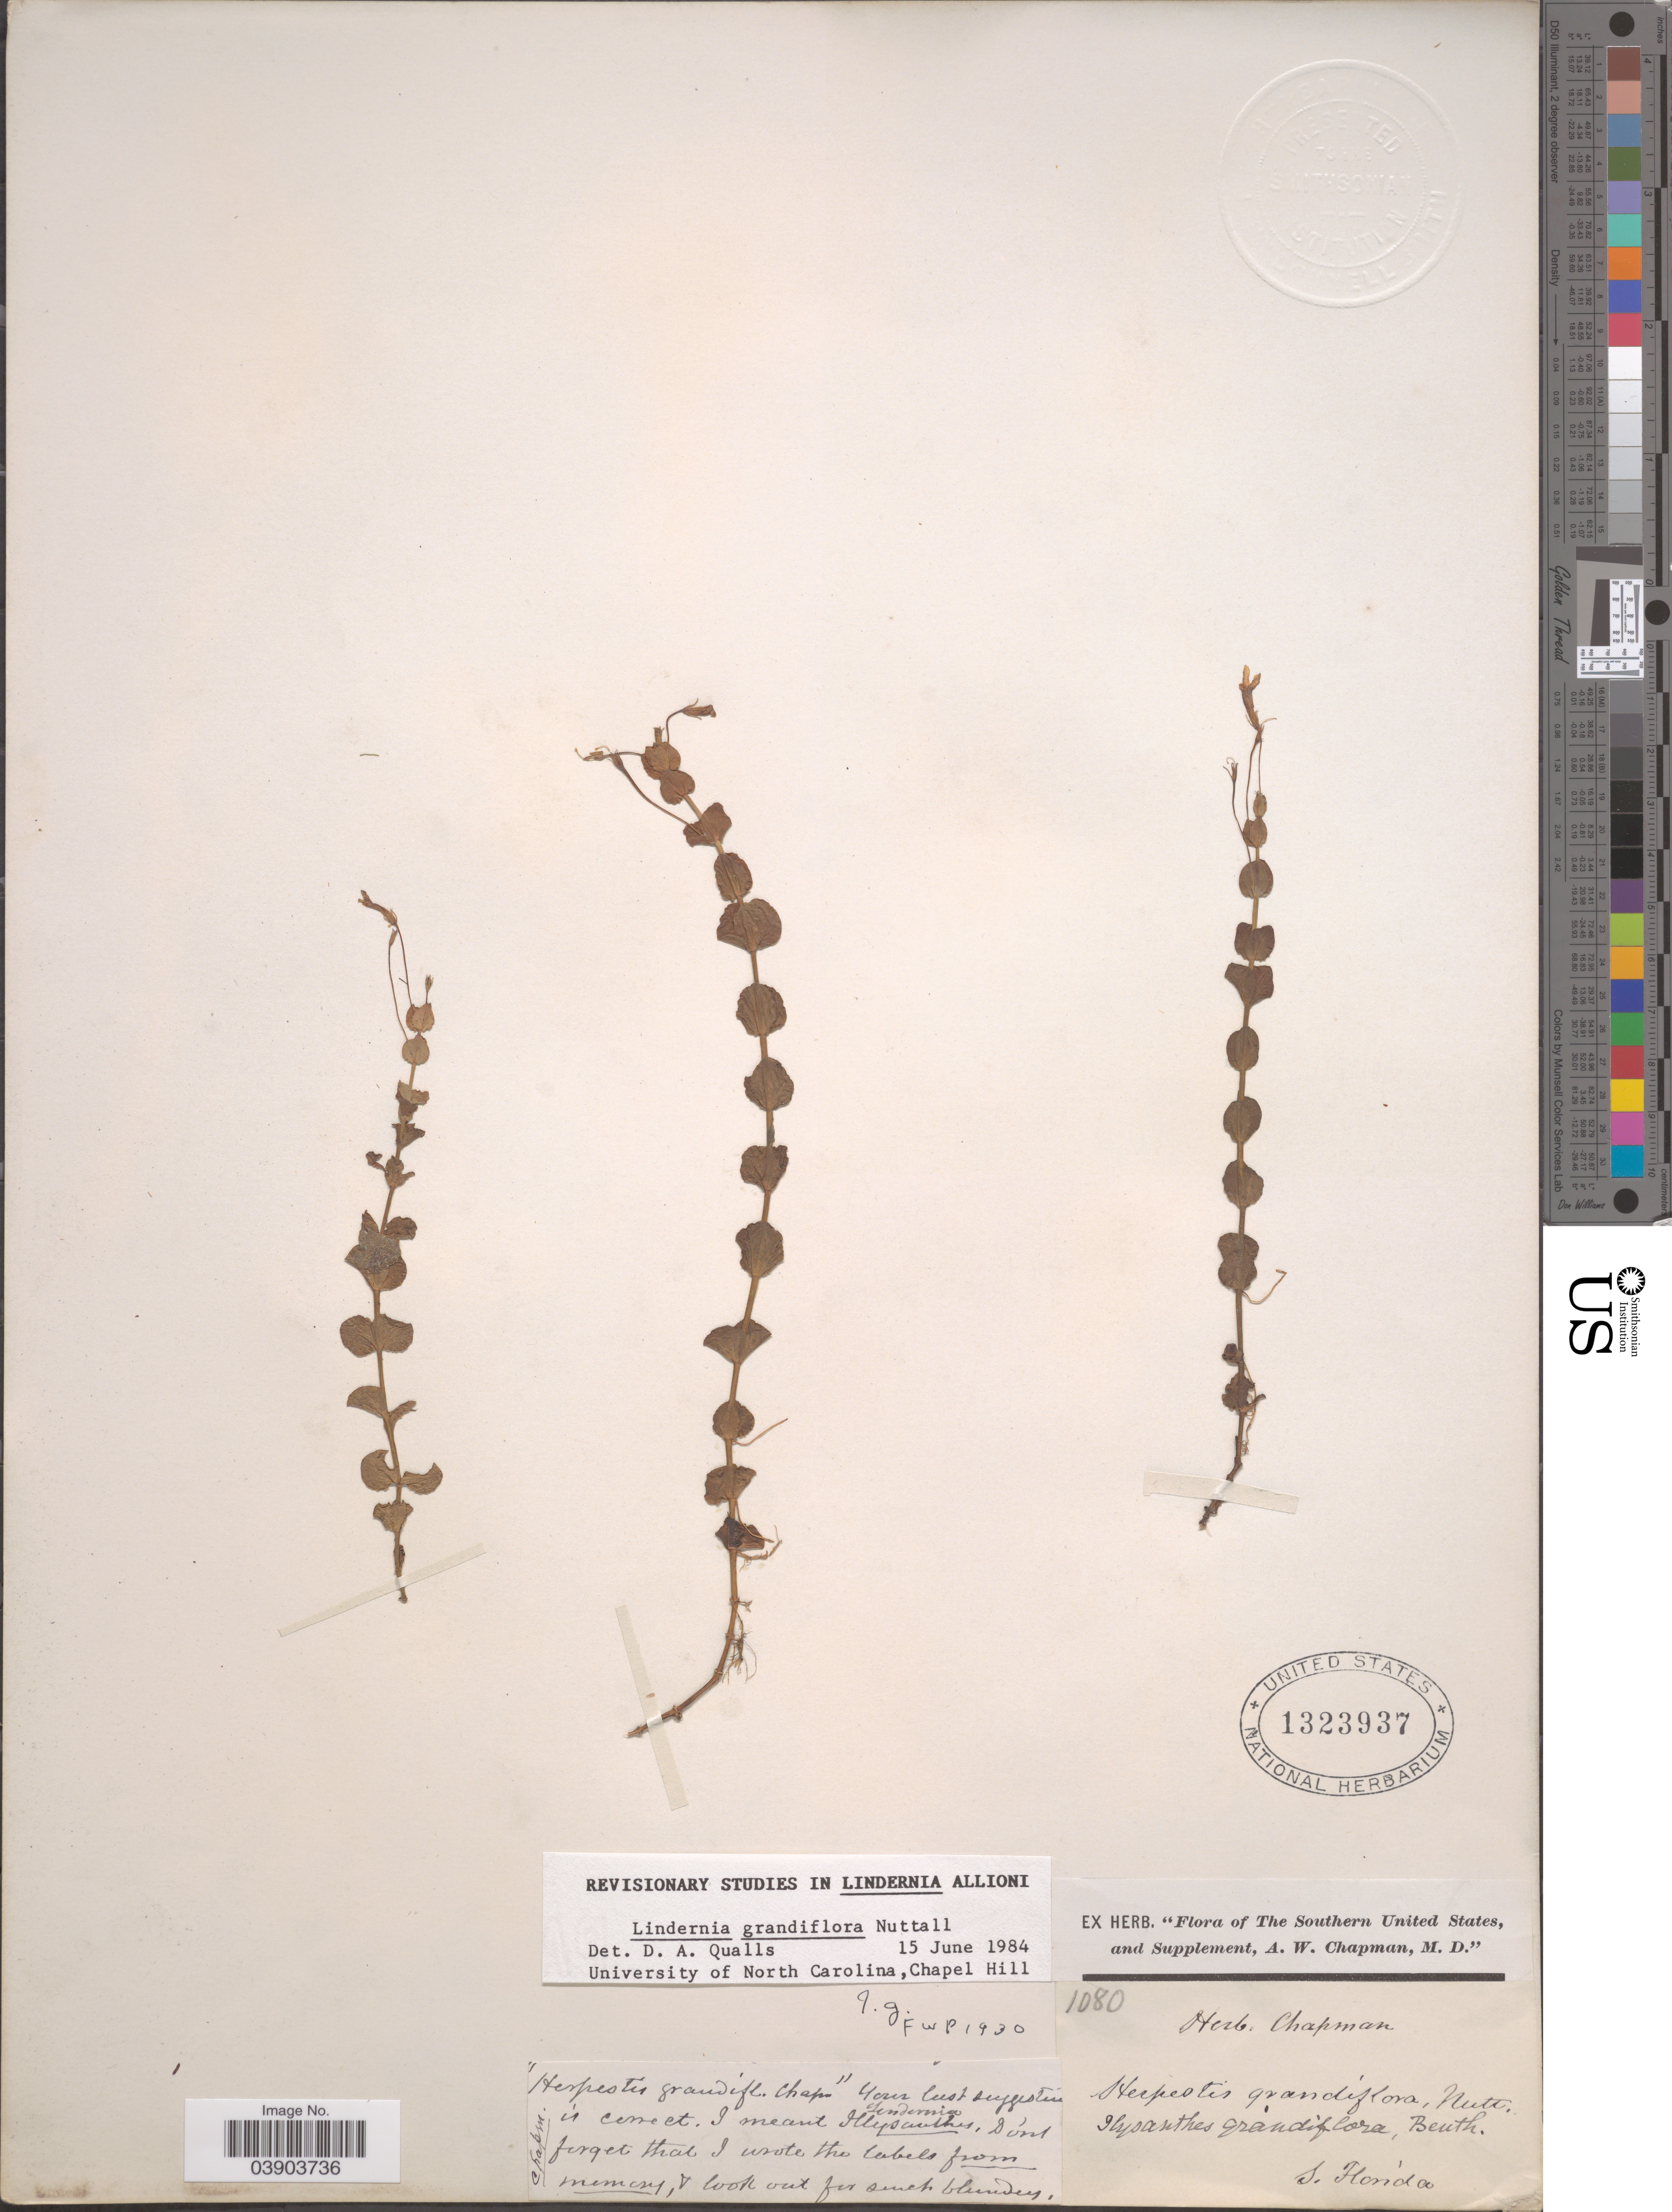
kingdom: Plantae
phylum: Tracheophyta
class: Magnoliopsida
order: Lamiales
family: Linderniaceae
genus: Lindernia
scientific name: Lindernia grandiflora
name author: Nutt.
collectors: ex herb. A.W. Chapman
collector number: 1080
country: United States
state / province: Florida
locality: The Southern United States. S. Florida.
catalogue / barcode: US 1323937